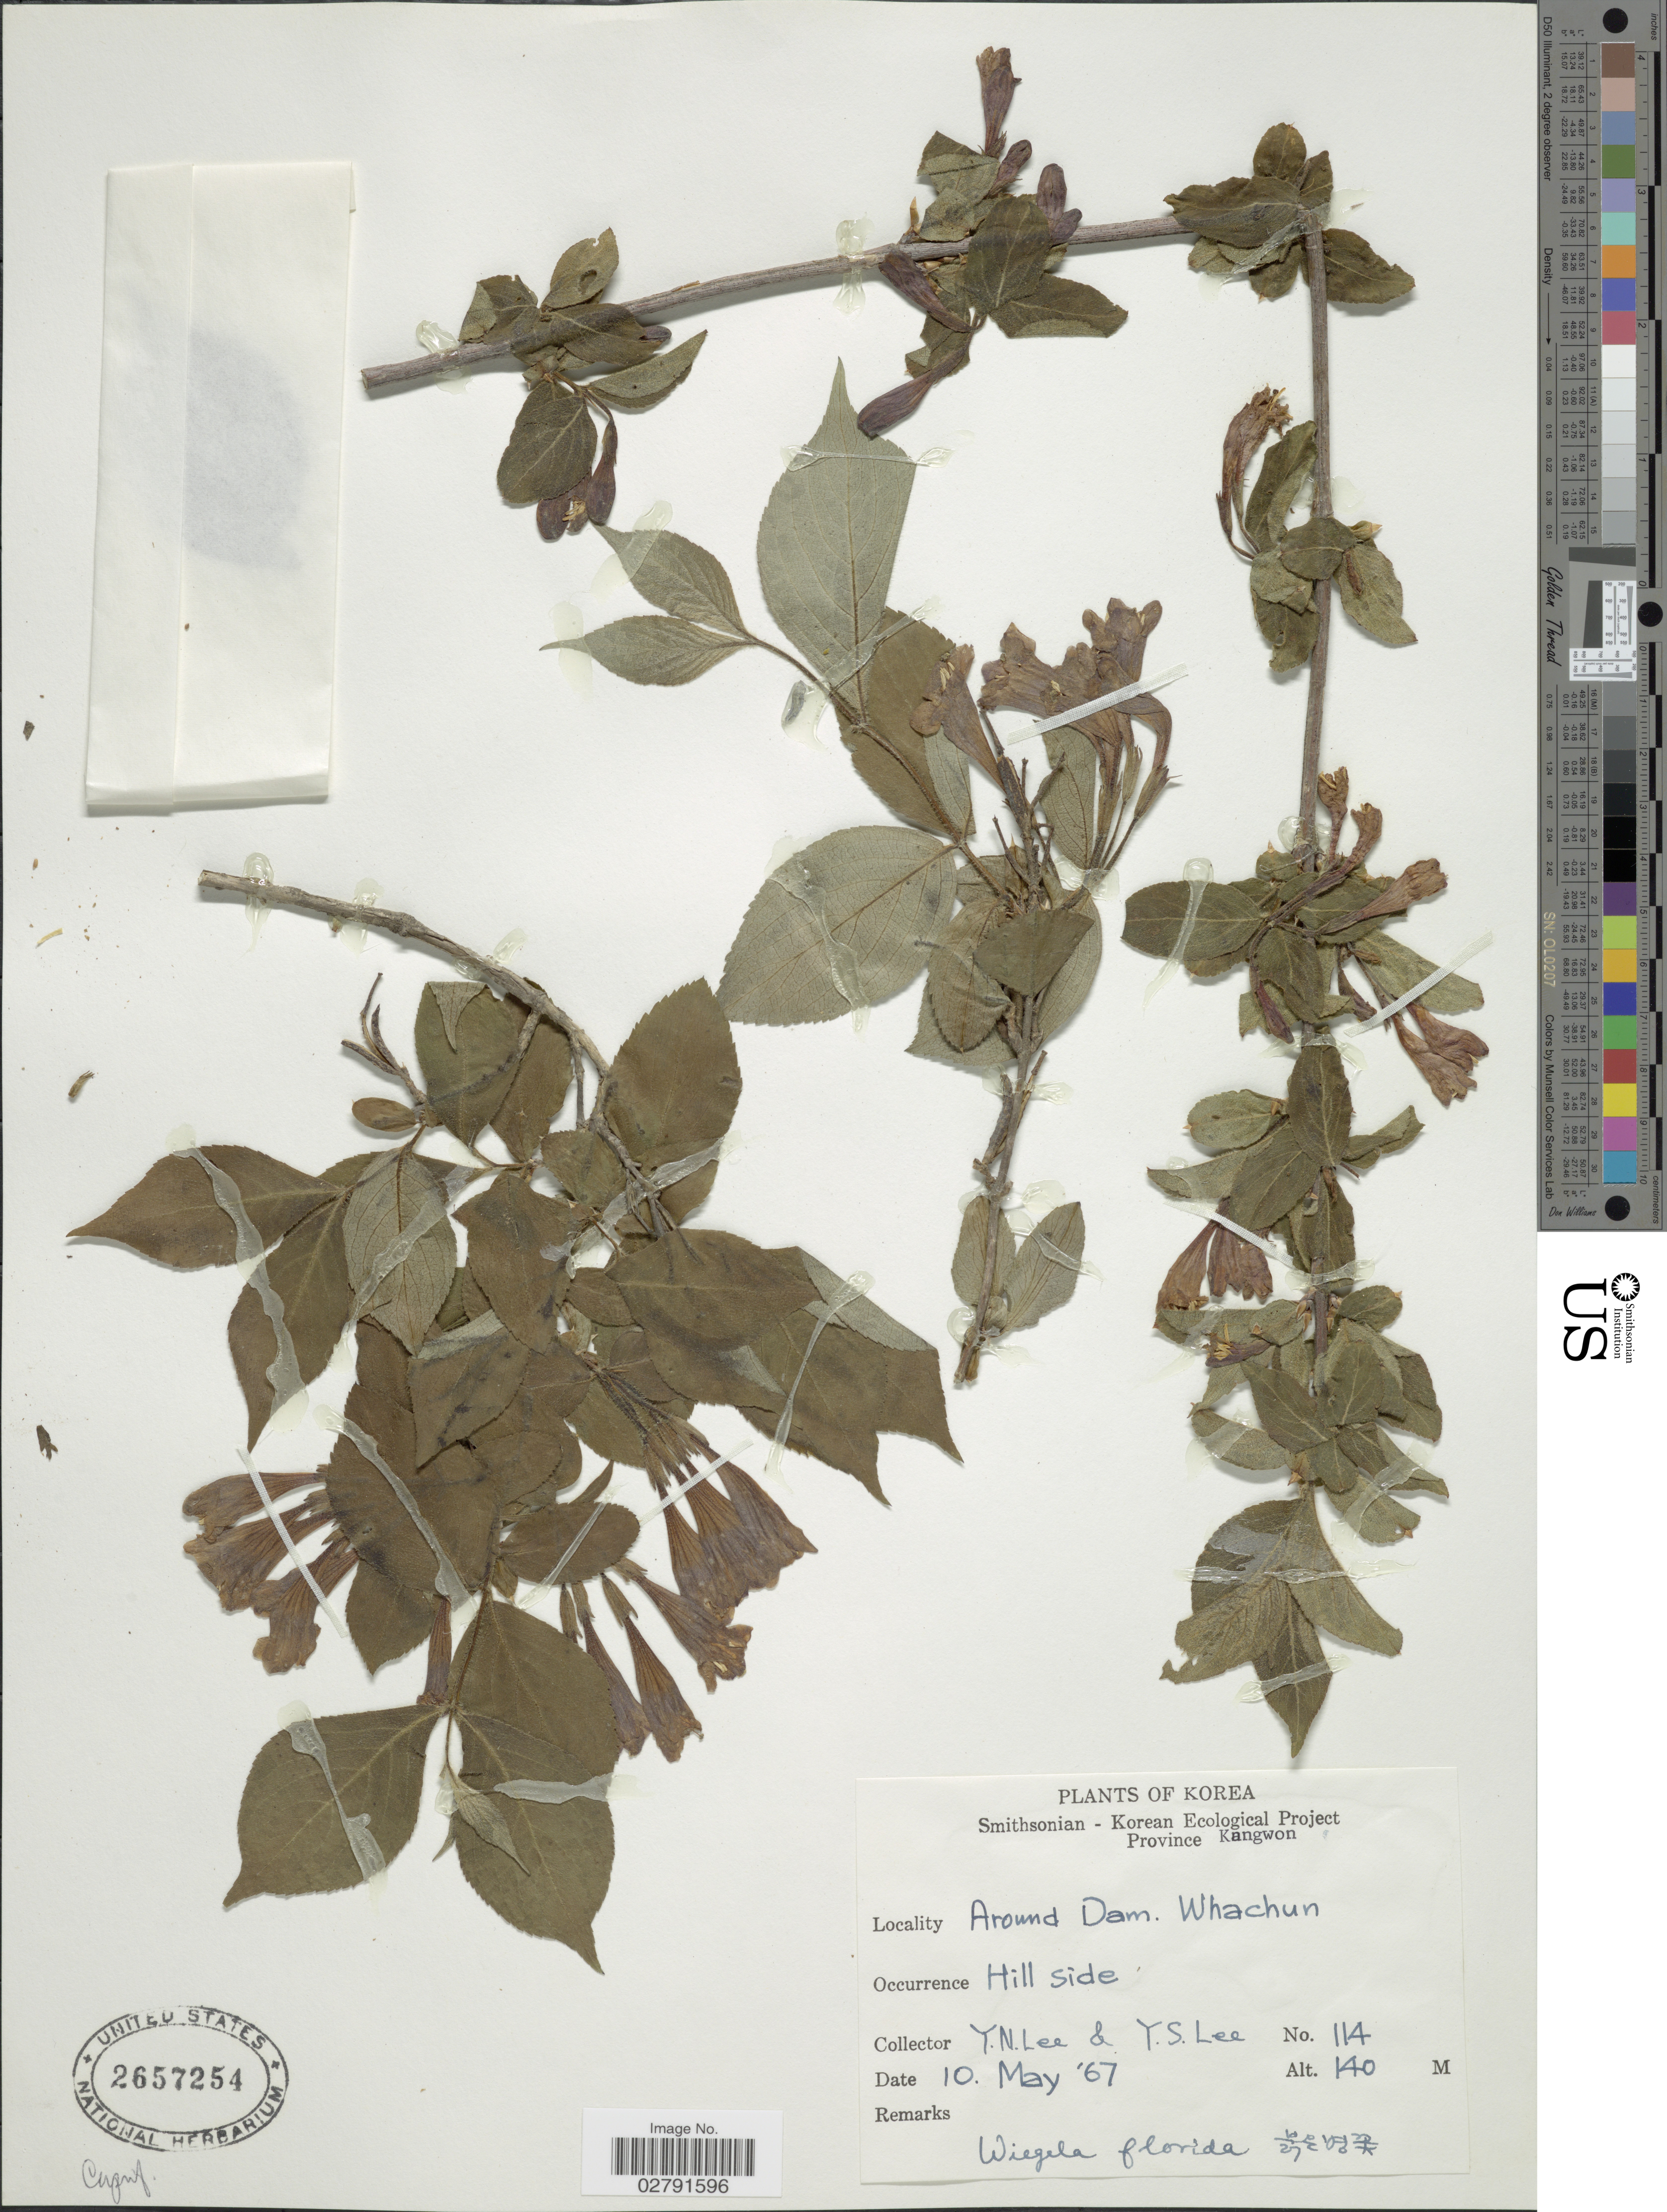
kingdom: Plantae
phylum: Tracheophyta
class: Magnoliopsida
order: Dipsacales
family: Caprifoliaceae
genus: Diervilla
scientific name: Diervilla florida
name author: (Bunge) Siebold & Zucc.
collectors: Y. N. Lee & Y. S. Lee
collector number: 114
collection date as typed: Transcribed d/m/y: 10/5/67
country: North Korea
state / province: Kangwon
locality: Province Kangwon. Around Dam Whachun.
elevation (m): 140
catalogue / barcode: US 2657254